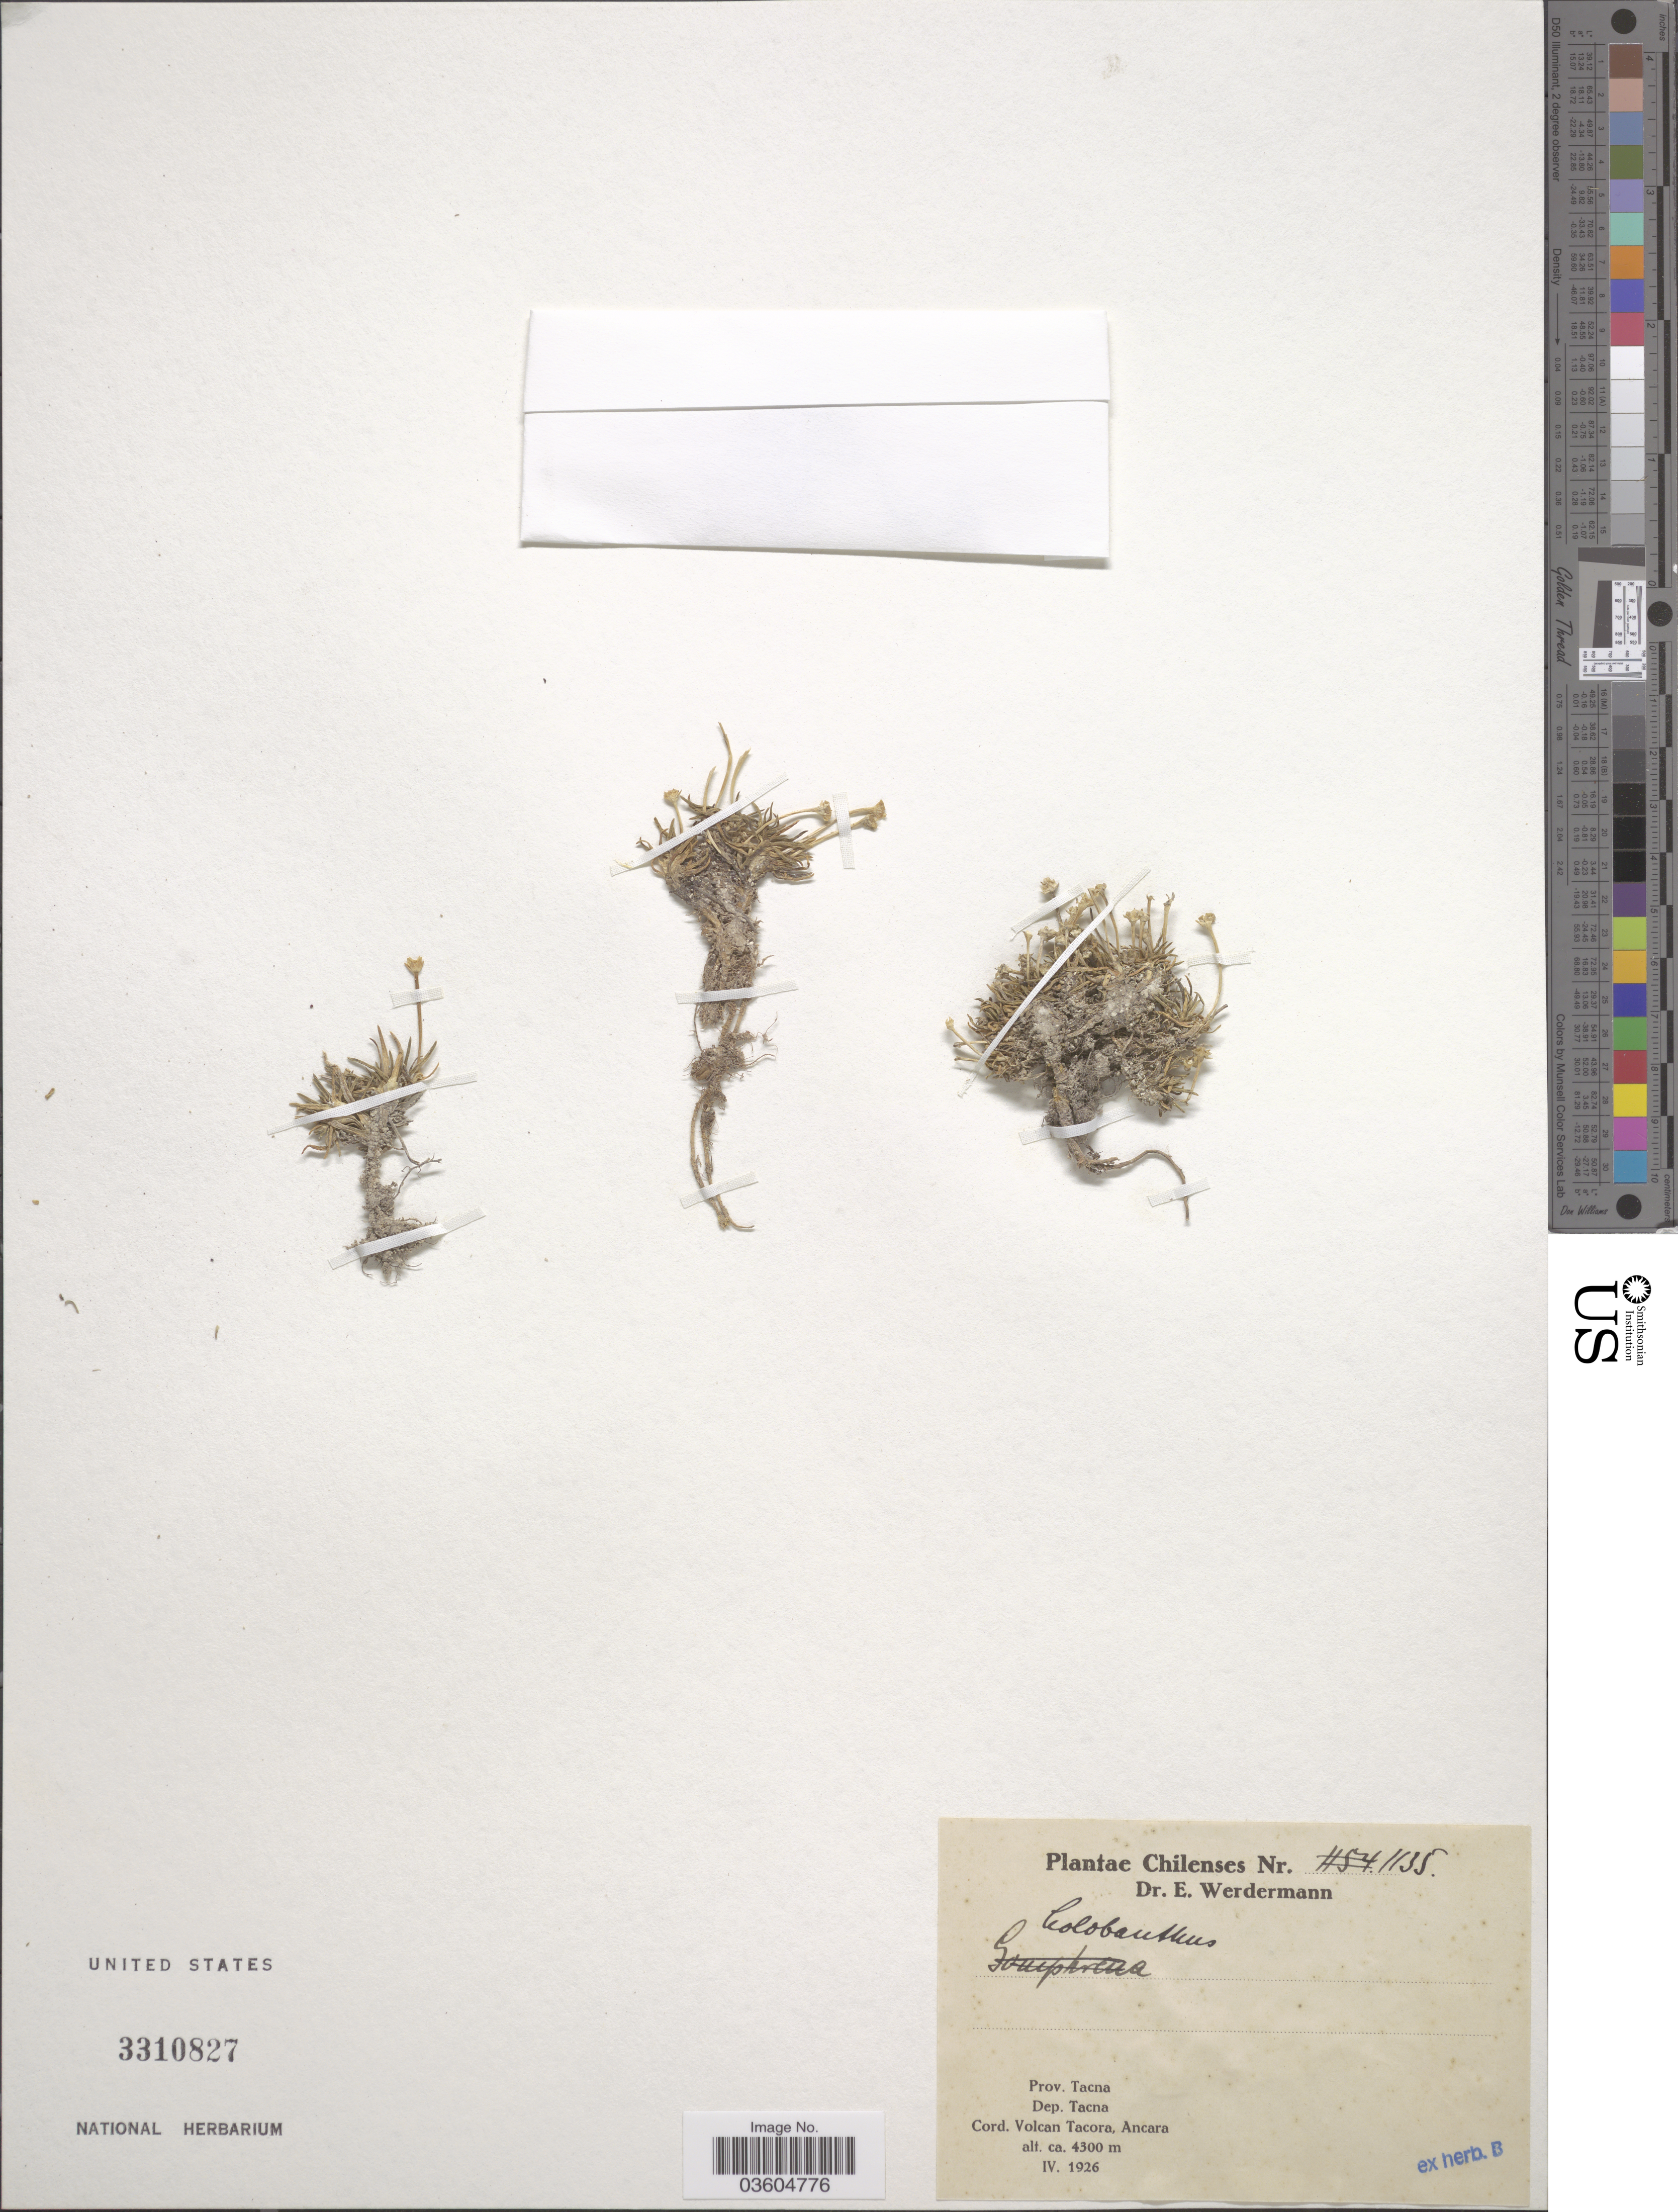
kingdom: Plantae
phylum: Tracheophyta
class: Magnoliopsida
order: Caryophyllales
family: Caryophyllaceae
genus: Colobanthus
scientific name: Colobanthus sp.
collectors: E. Werdermann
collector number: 1135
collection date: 1926-04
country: Peru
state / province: Tacna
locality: Dep. Tacna. Cord. Volcan Tacora, Ancara.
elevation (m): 4300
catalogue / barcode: US 3310827